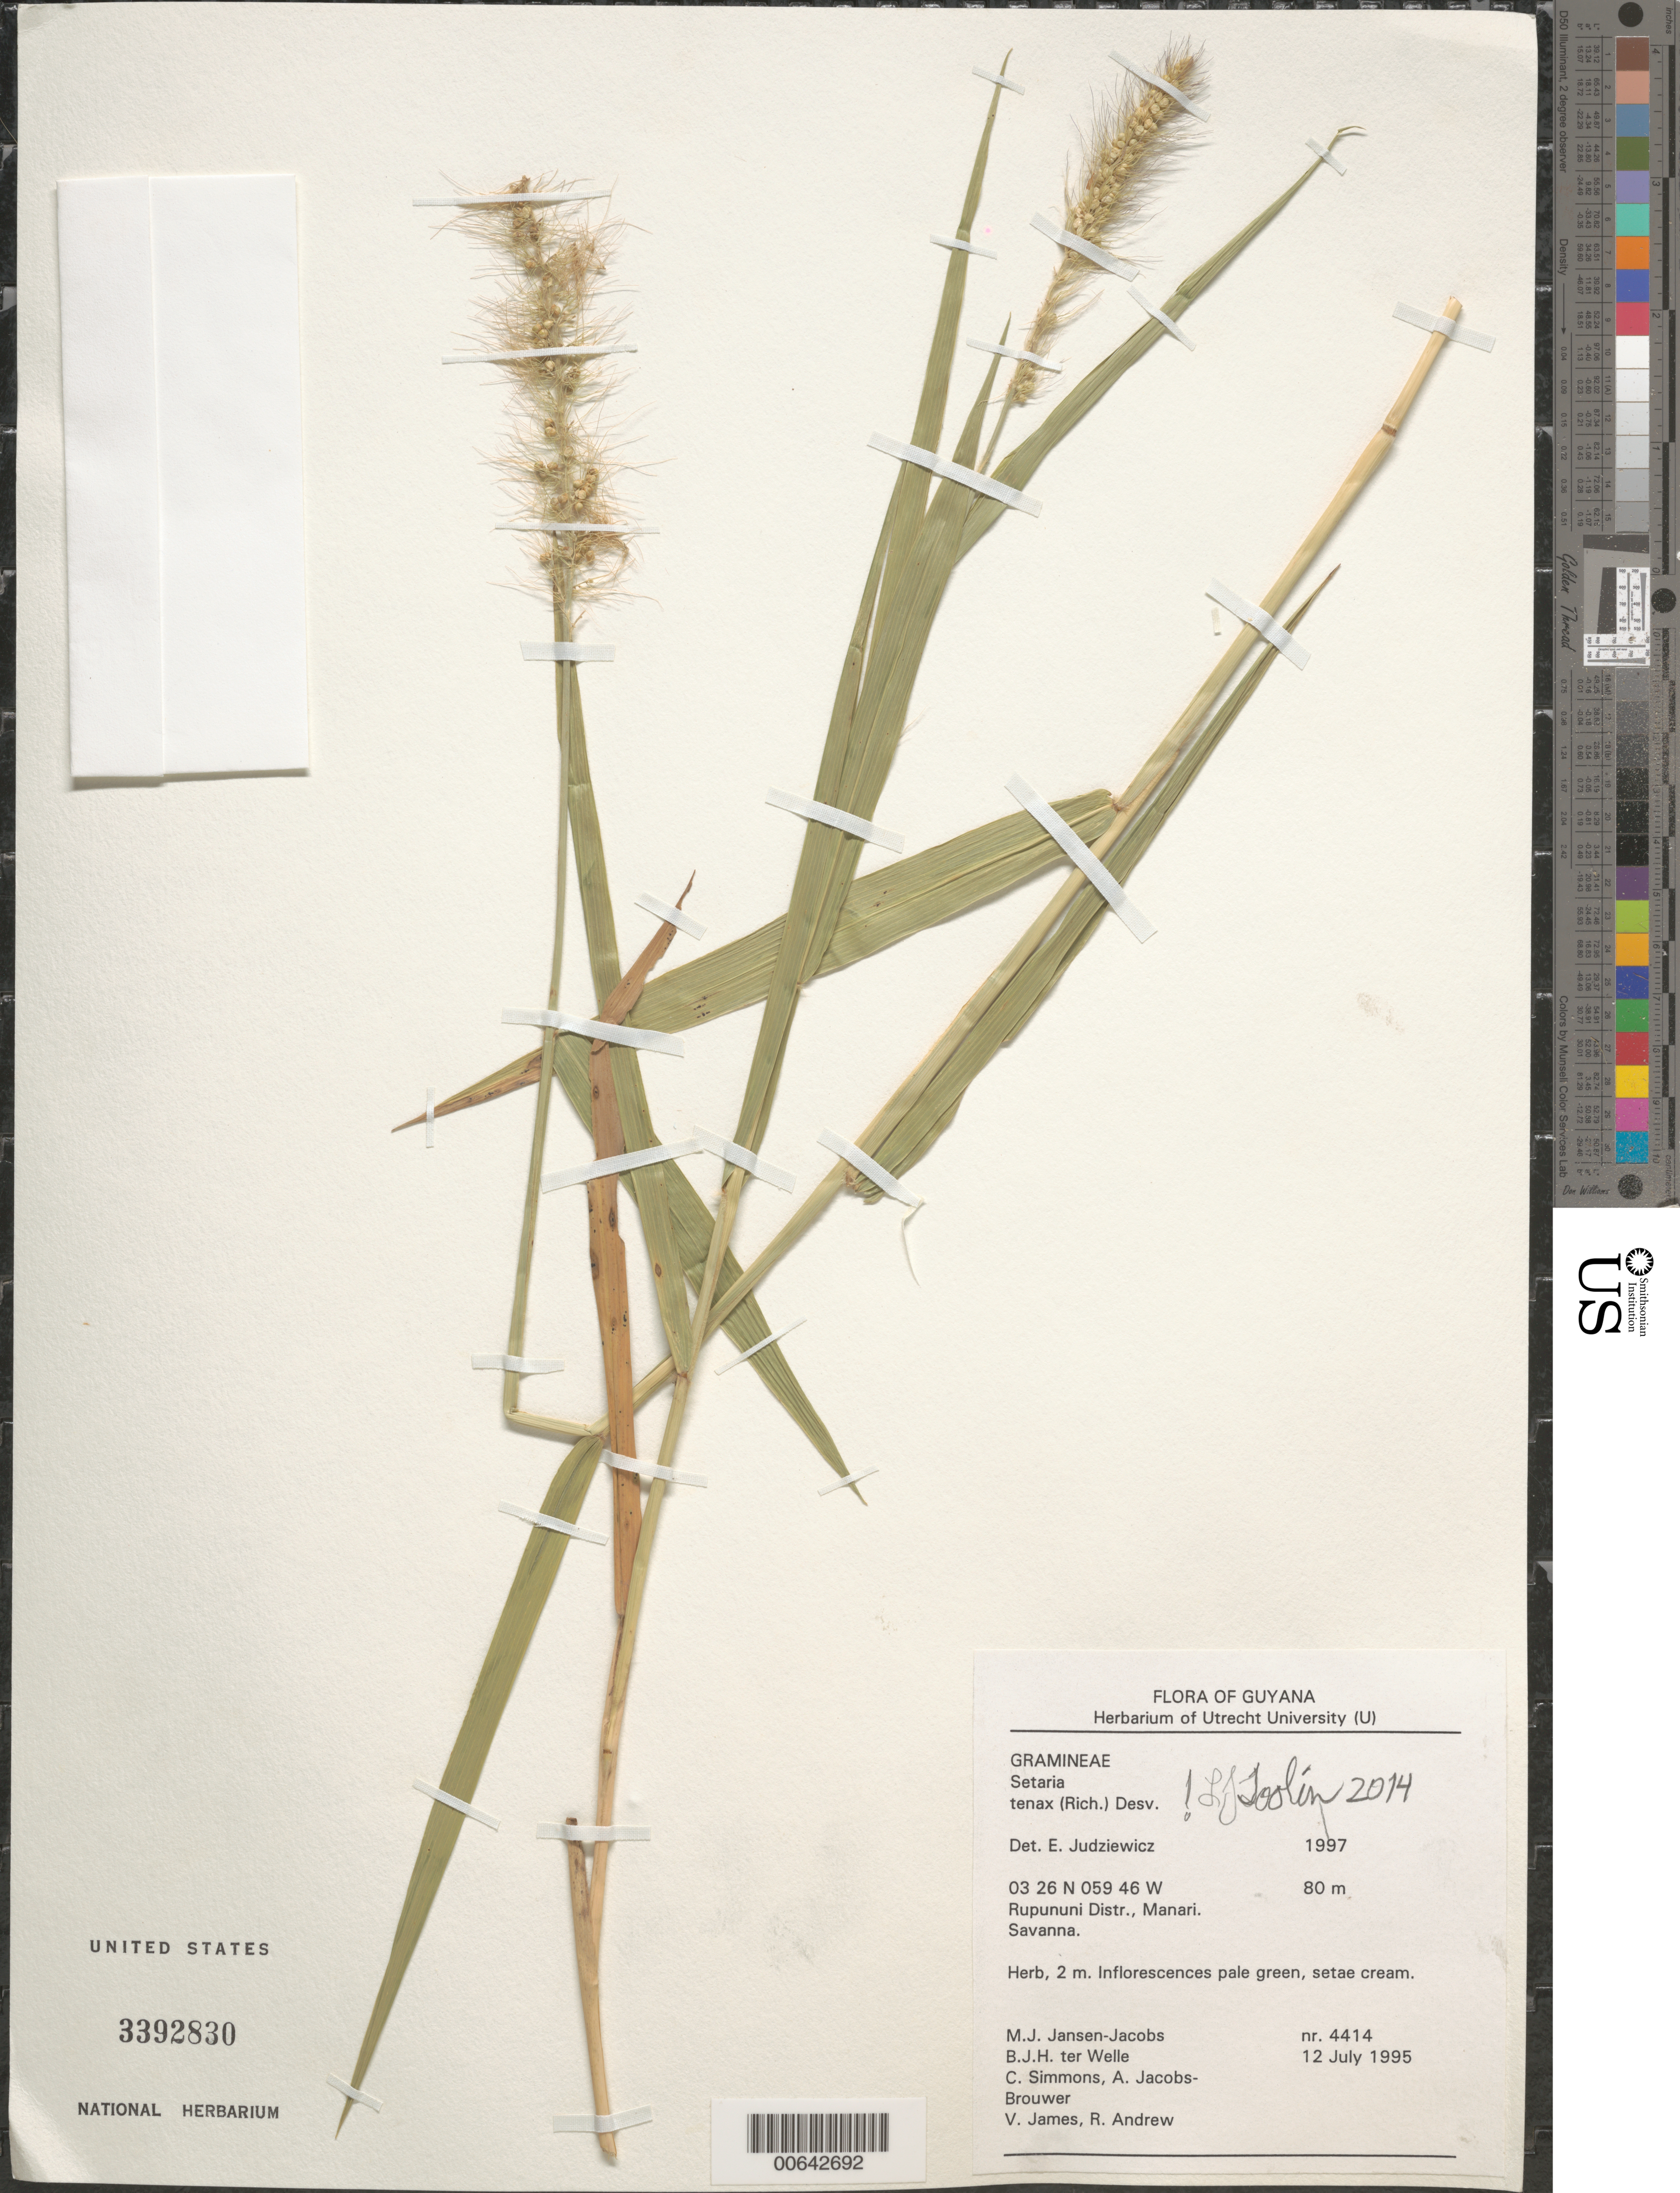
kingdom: Plantae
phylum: Tracheophyta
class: Liliopsida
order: Poales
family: Poaceae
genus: Setaria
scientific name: Setaria tenax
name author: (Rich.) Desv.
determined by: Toolin, L. J.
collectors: M. J. Jansen-Jacobs, B. ter Welle, C. Simmons, A. Jacobs-Brouwer, V. James & R. Andrew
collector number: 4414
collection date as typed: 12 July 1995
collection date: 1995-07-12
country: Guyana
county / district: Rupununi District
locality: Manari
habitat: savanna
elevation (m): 80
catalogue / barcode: US 3392830